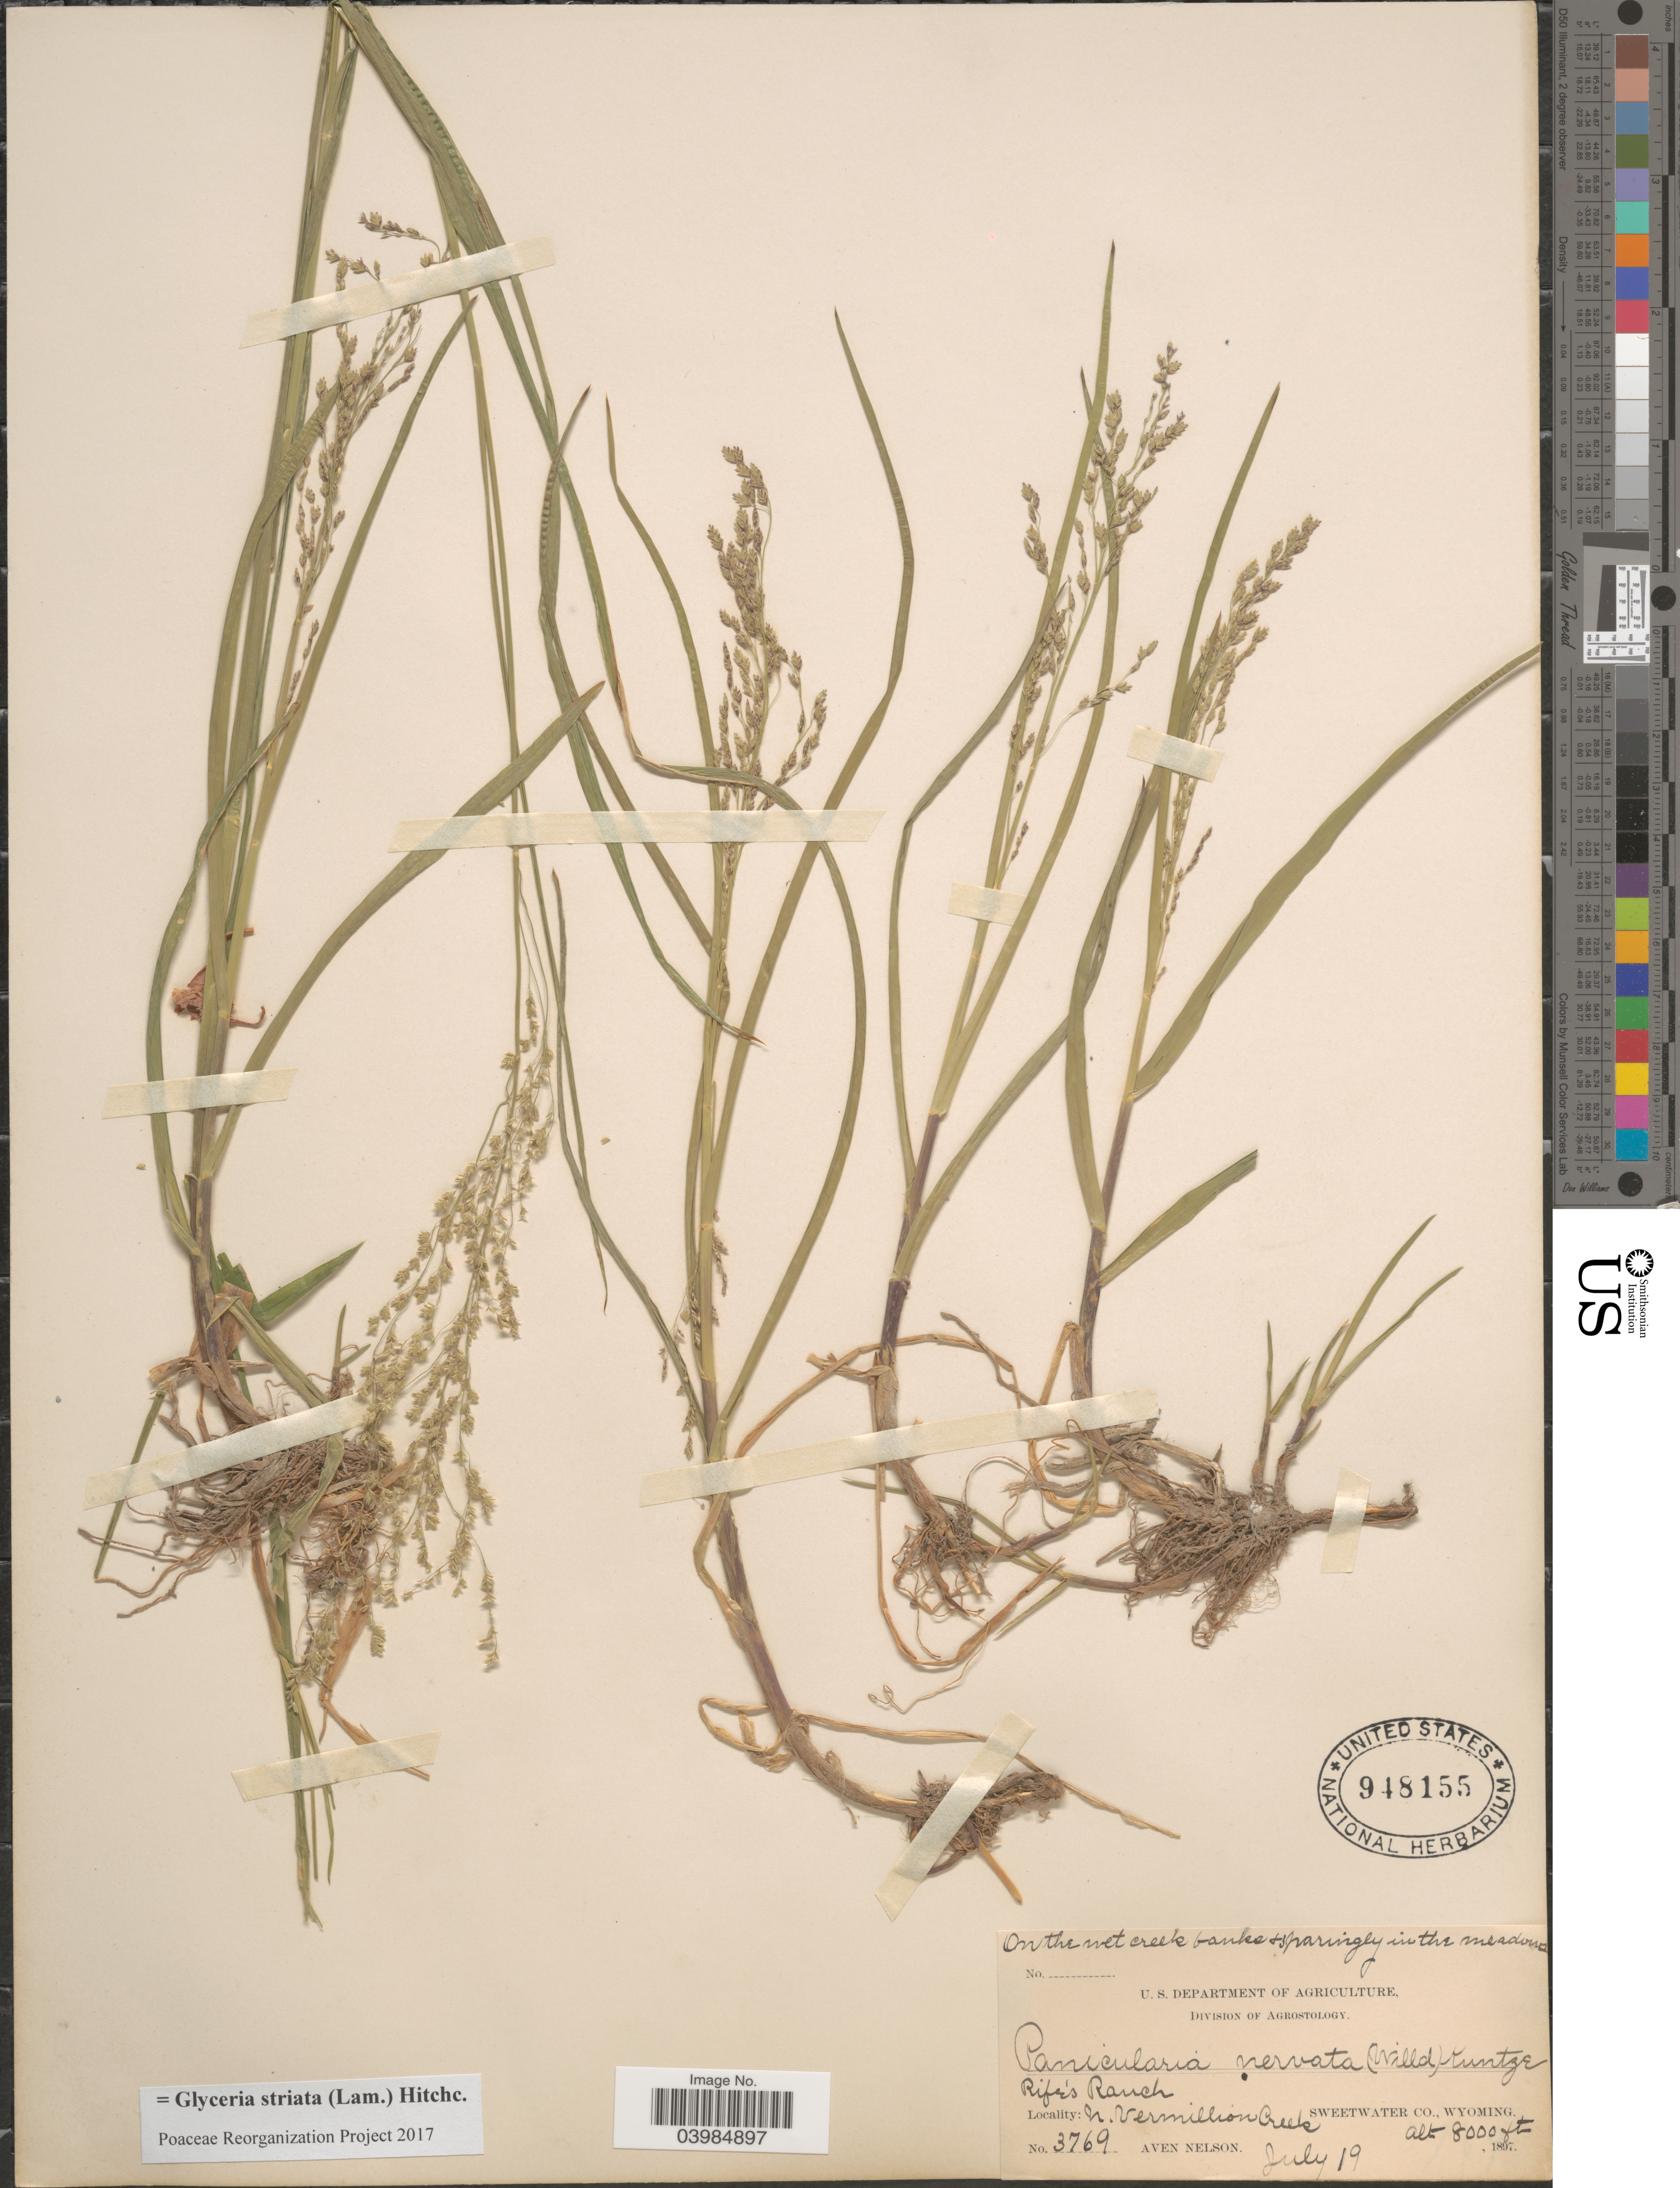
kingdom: Plantae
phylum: Tracheophyta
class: Liliopsida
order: Poales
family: Poaceae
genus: Glyceria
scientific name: Glyceria striata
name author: (Lam.) Hitchc.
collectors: A. Nelson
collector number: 3769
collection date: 1897-07-19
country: United States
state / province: Wyoming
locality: Rife's Ranch. N. Vermillion Creek. Sweetwater Co.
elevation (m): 2438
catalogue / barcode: US 948155